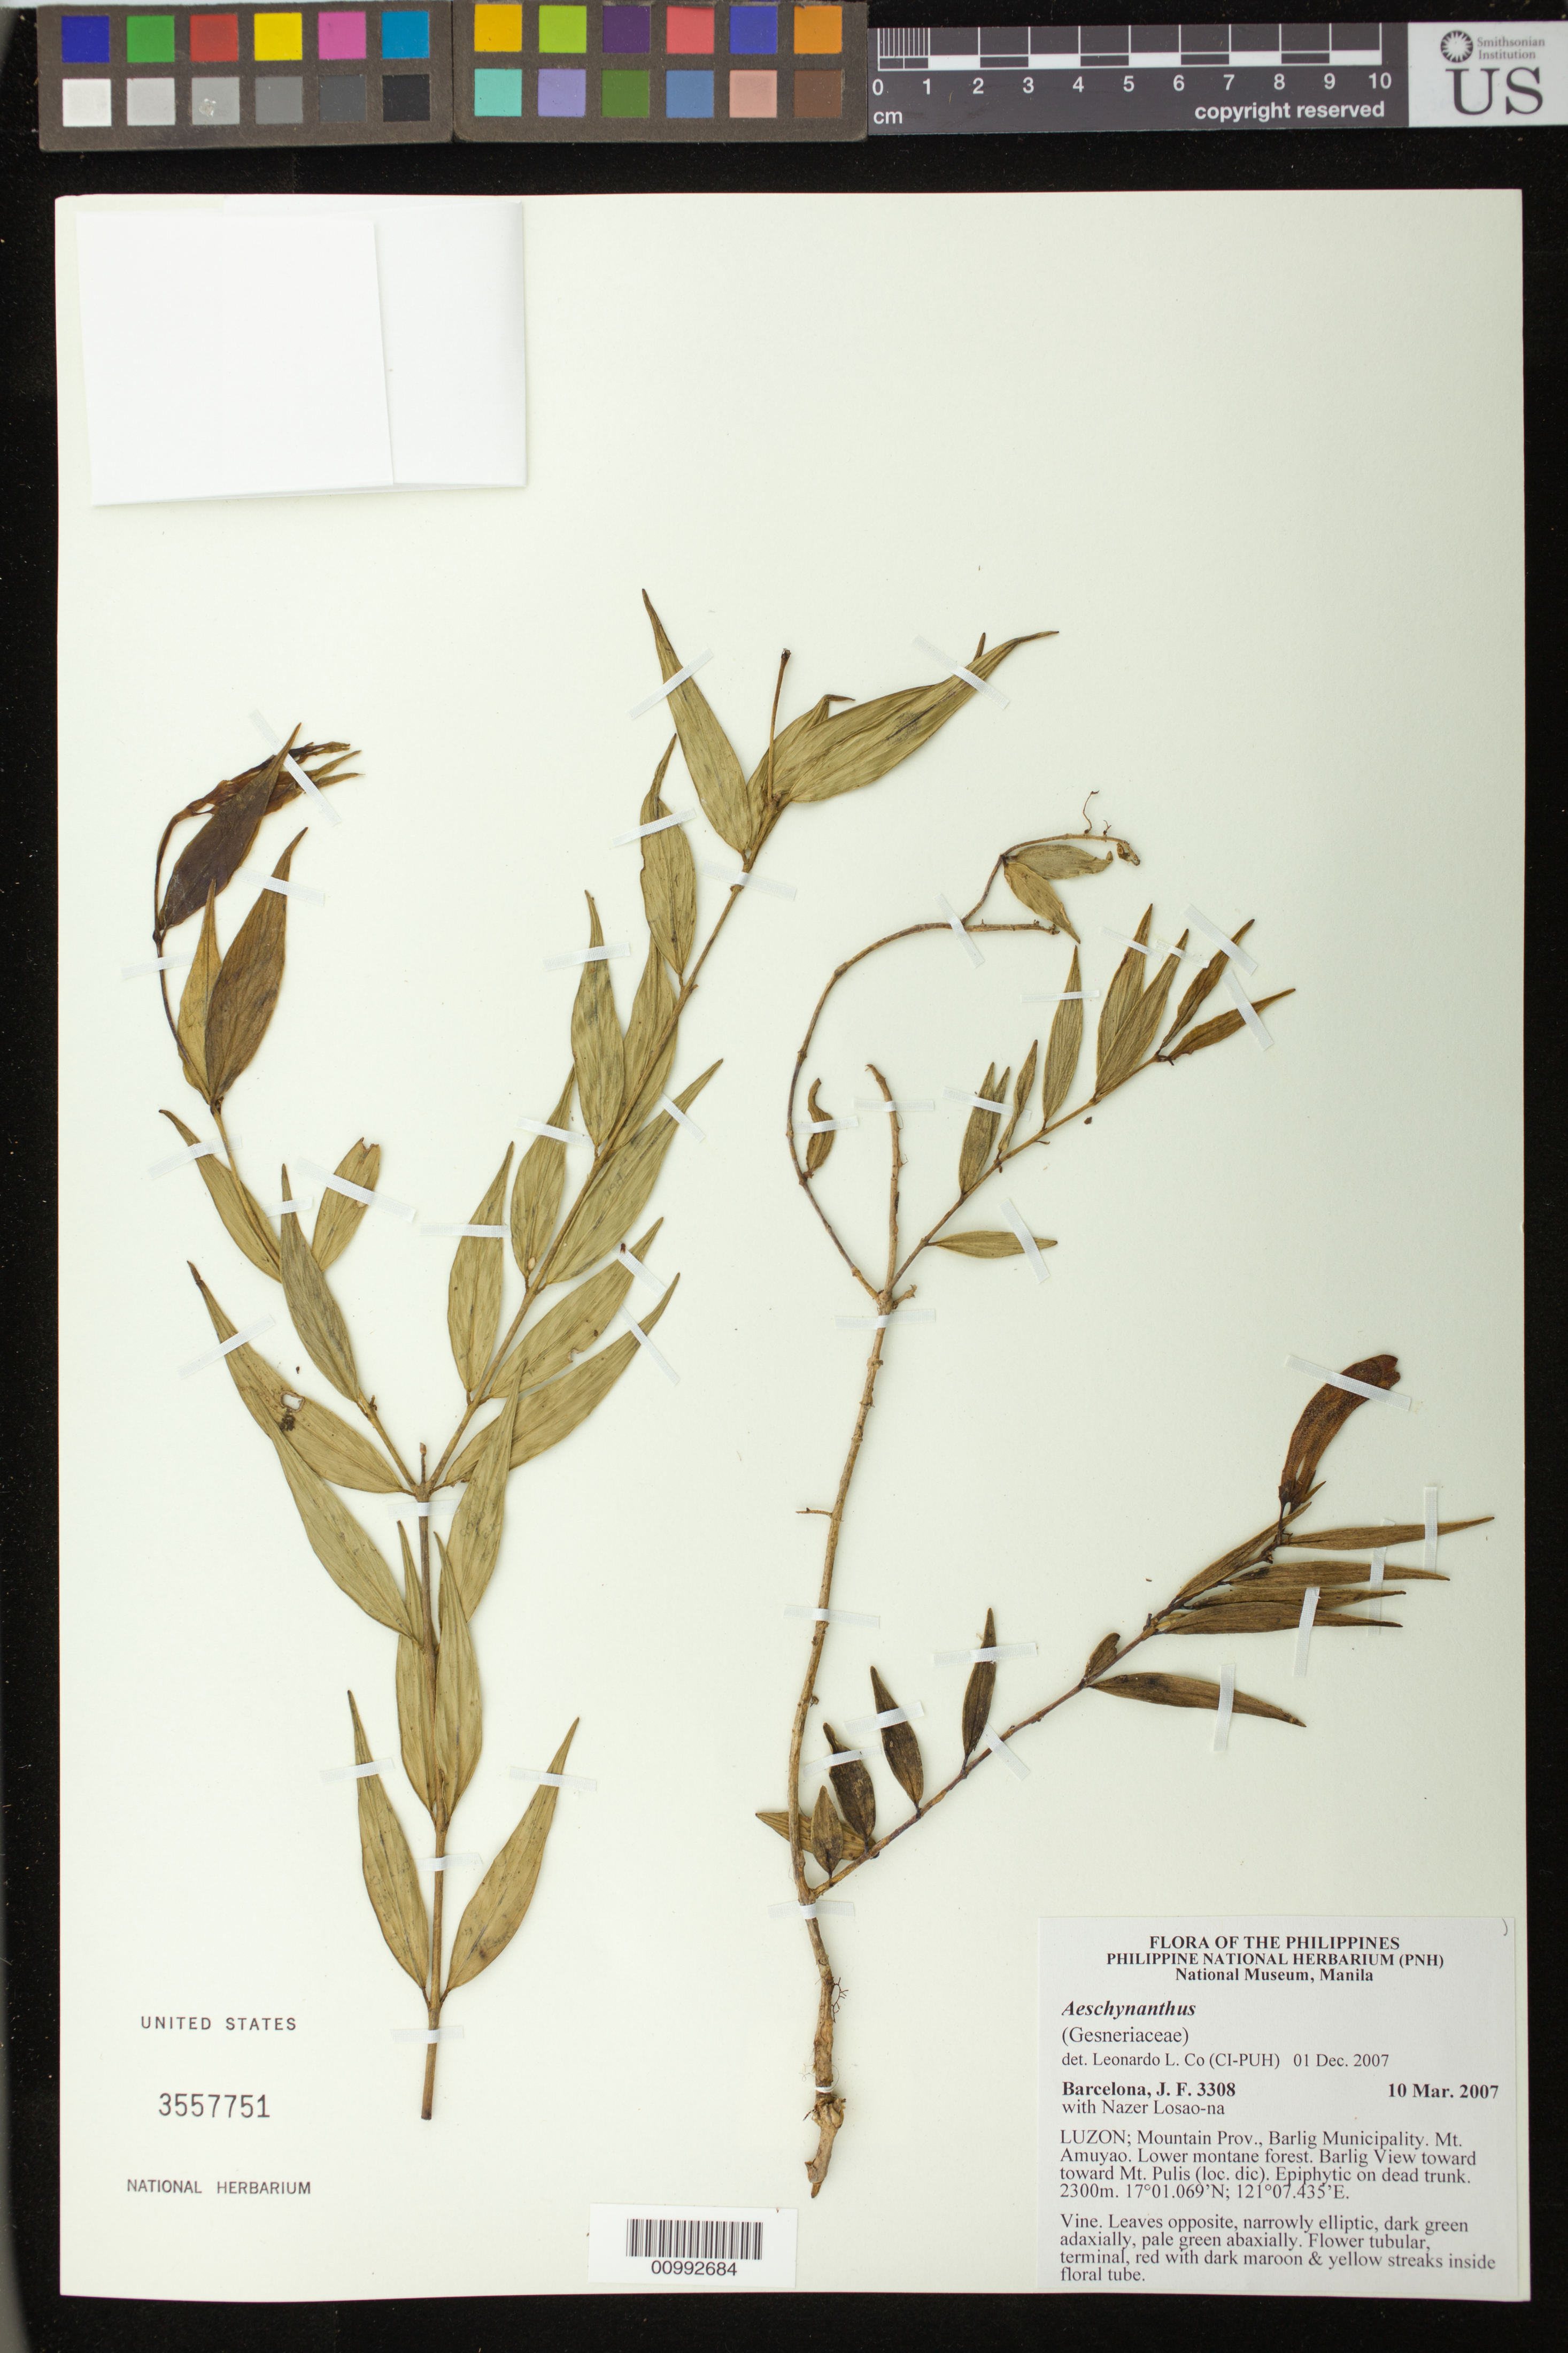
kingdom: Plantae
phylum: Tracheophyta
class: Magnoliopsida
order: Lamiales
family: Gesneriaceae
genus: Aeschynanthus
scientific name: Aeschynanthus sp.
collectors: J. F. Barcelona & N. Losao-na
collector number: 3308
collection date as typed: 10 Mar 2007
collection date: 2007-03-10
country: Philippines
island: Luzon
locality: Luzon; Mountain Prov., Barlig Municipality; Mt. Amuyao, Barlig View toward Mt. Pulis (loco dicto)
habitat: Lower montane forest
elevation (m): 2300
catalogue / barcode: US 3557751